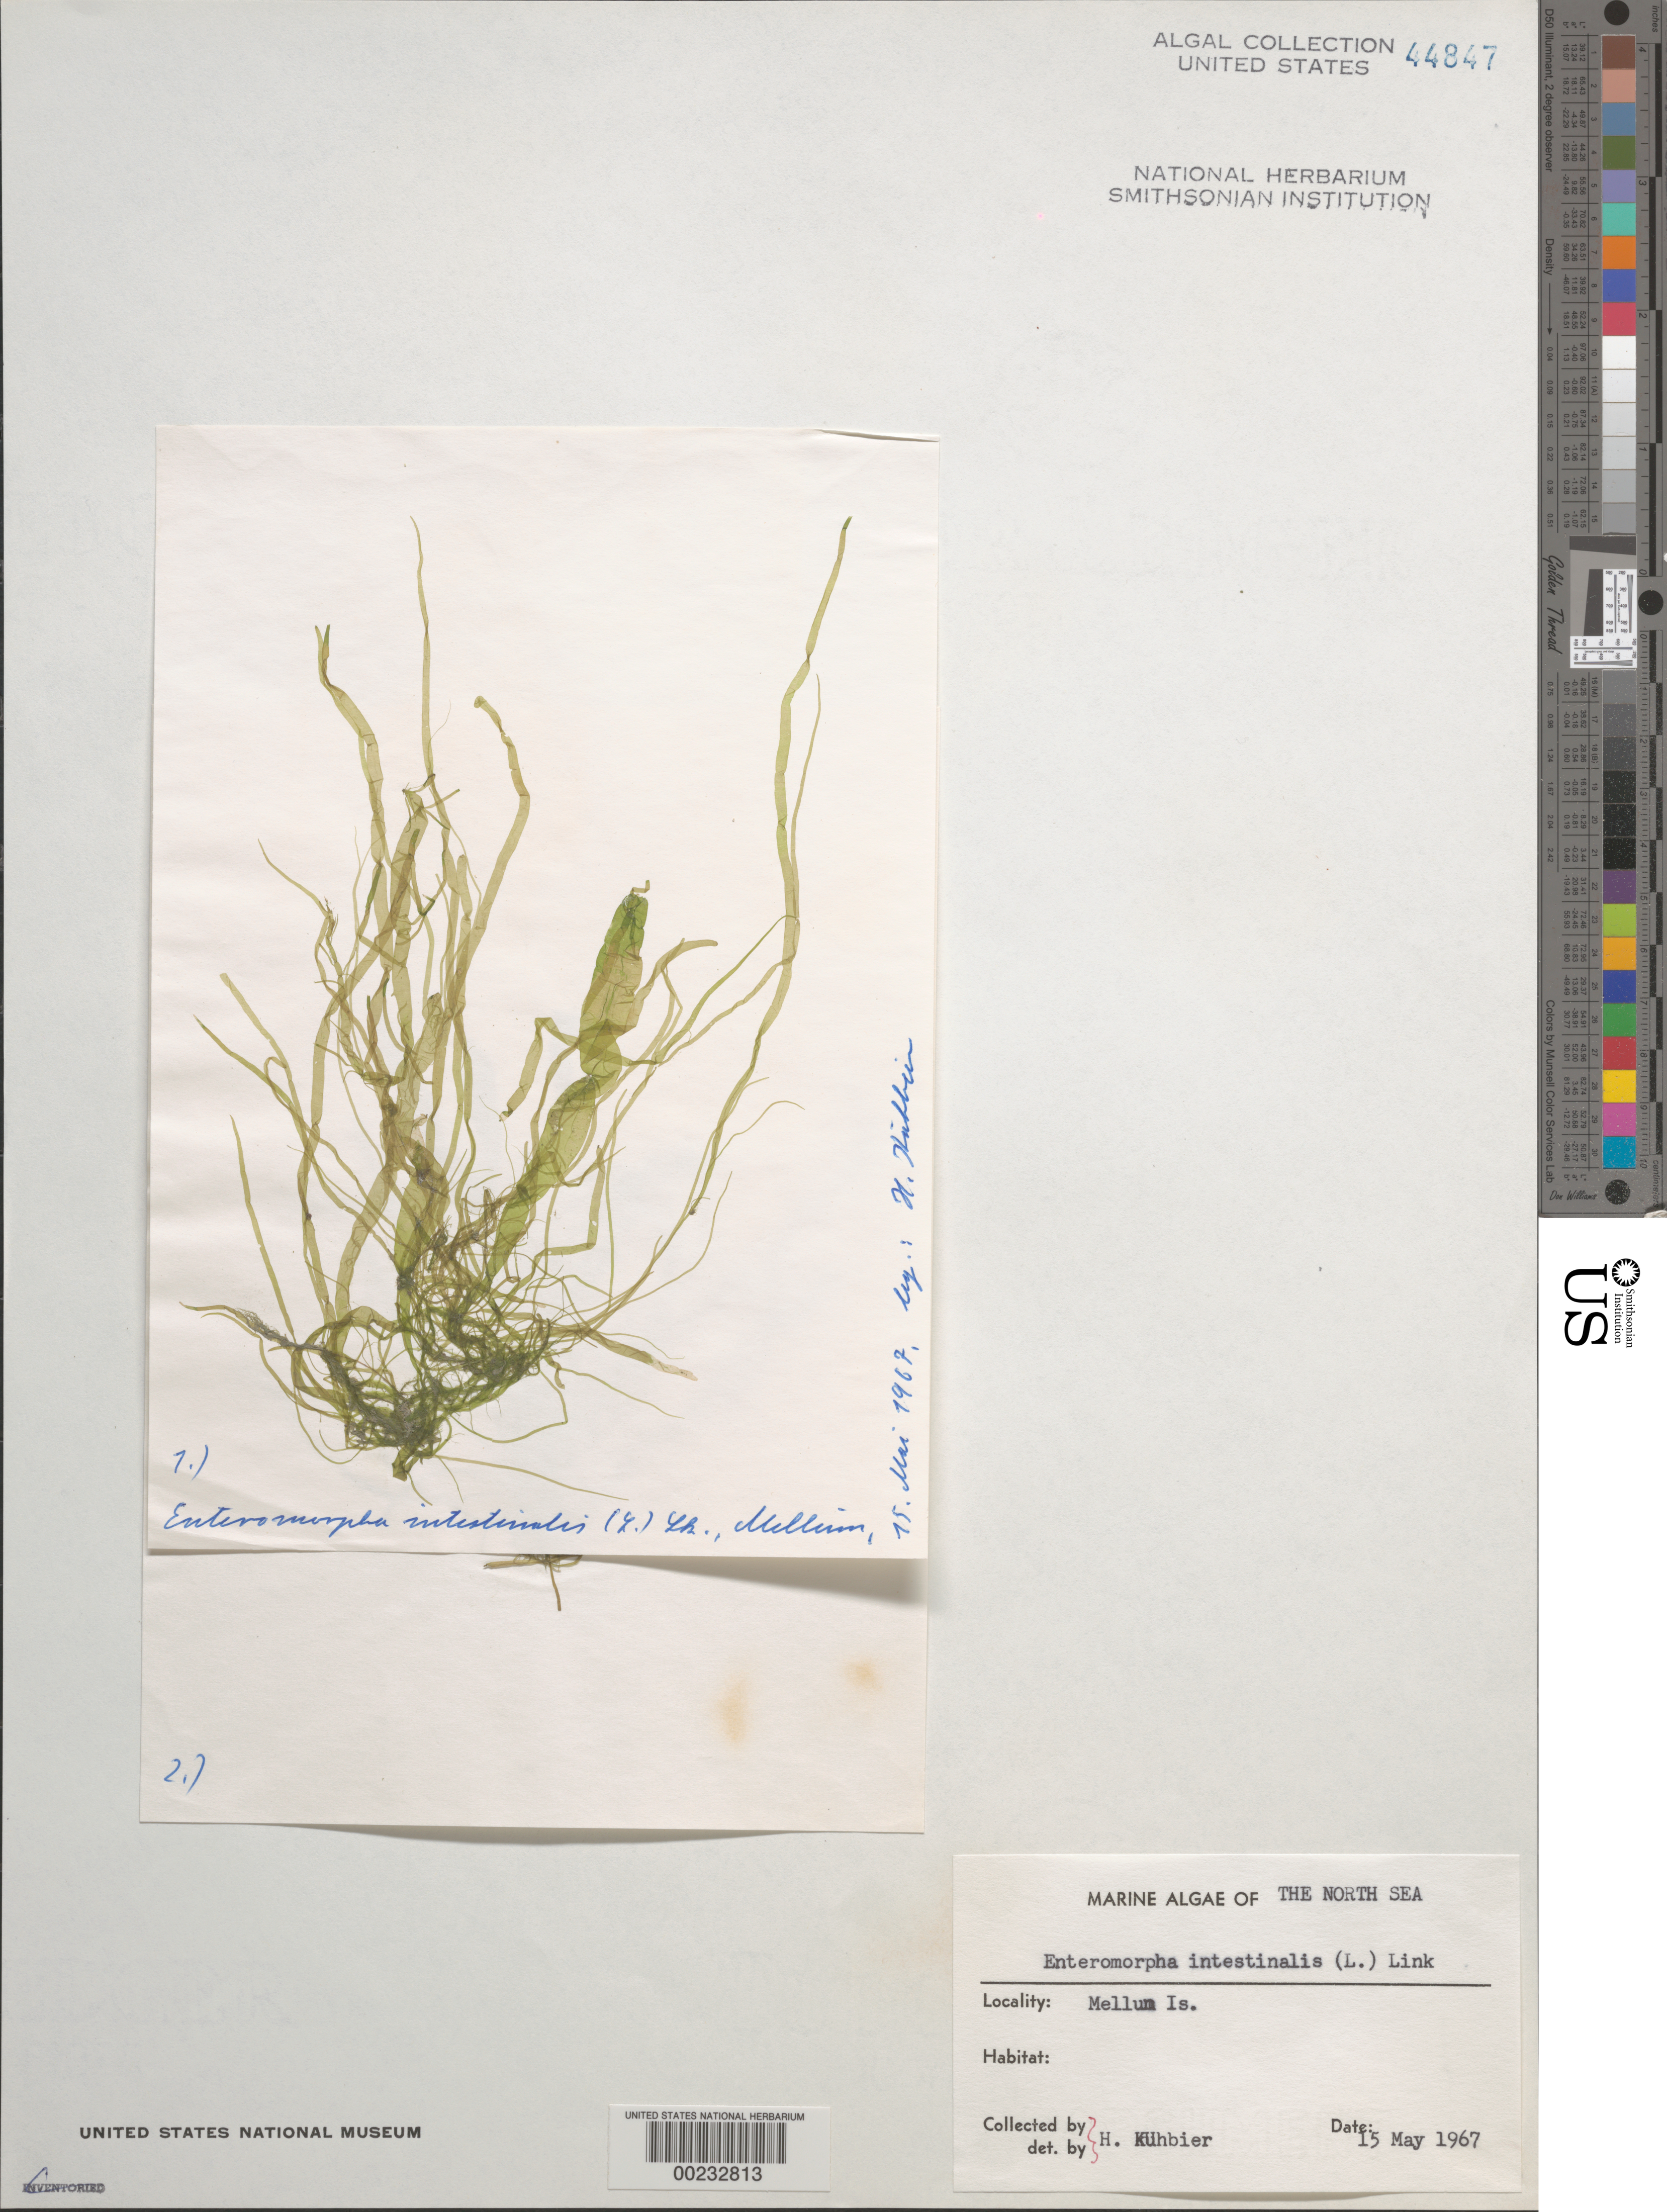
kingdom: Plantae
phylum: Chlorophyta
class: Ulvophyceae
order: Ulvales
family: Ulvaceae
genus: Ulva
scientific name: Ulva intestinalis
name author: L.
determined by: Algae name updating Project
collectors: H. Kuhbier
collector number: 2 & 7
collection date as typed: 15 May 1967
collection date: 1967-05-15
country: Germany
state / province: Niedersachsen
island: Mellum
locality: North Sea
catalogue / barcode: US 44847